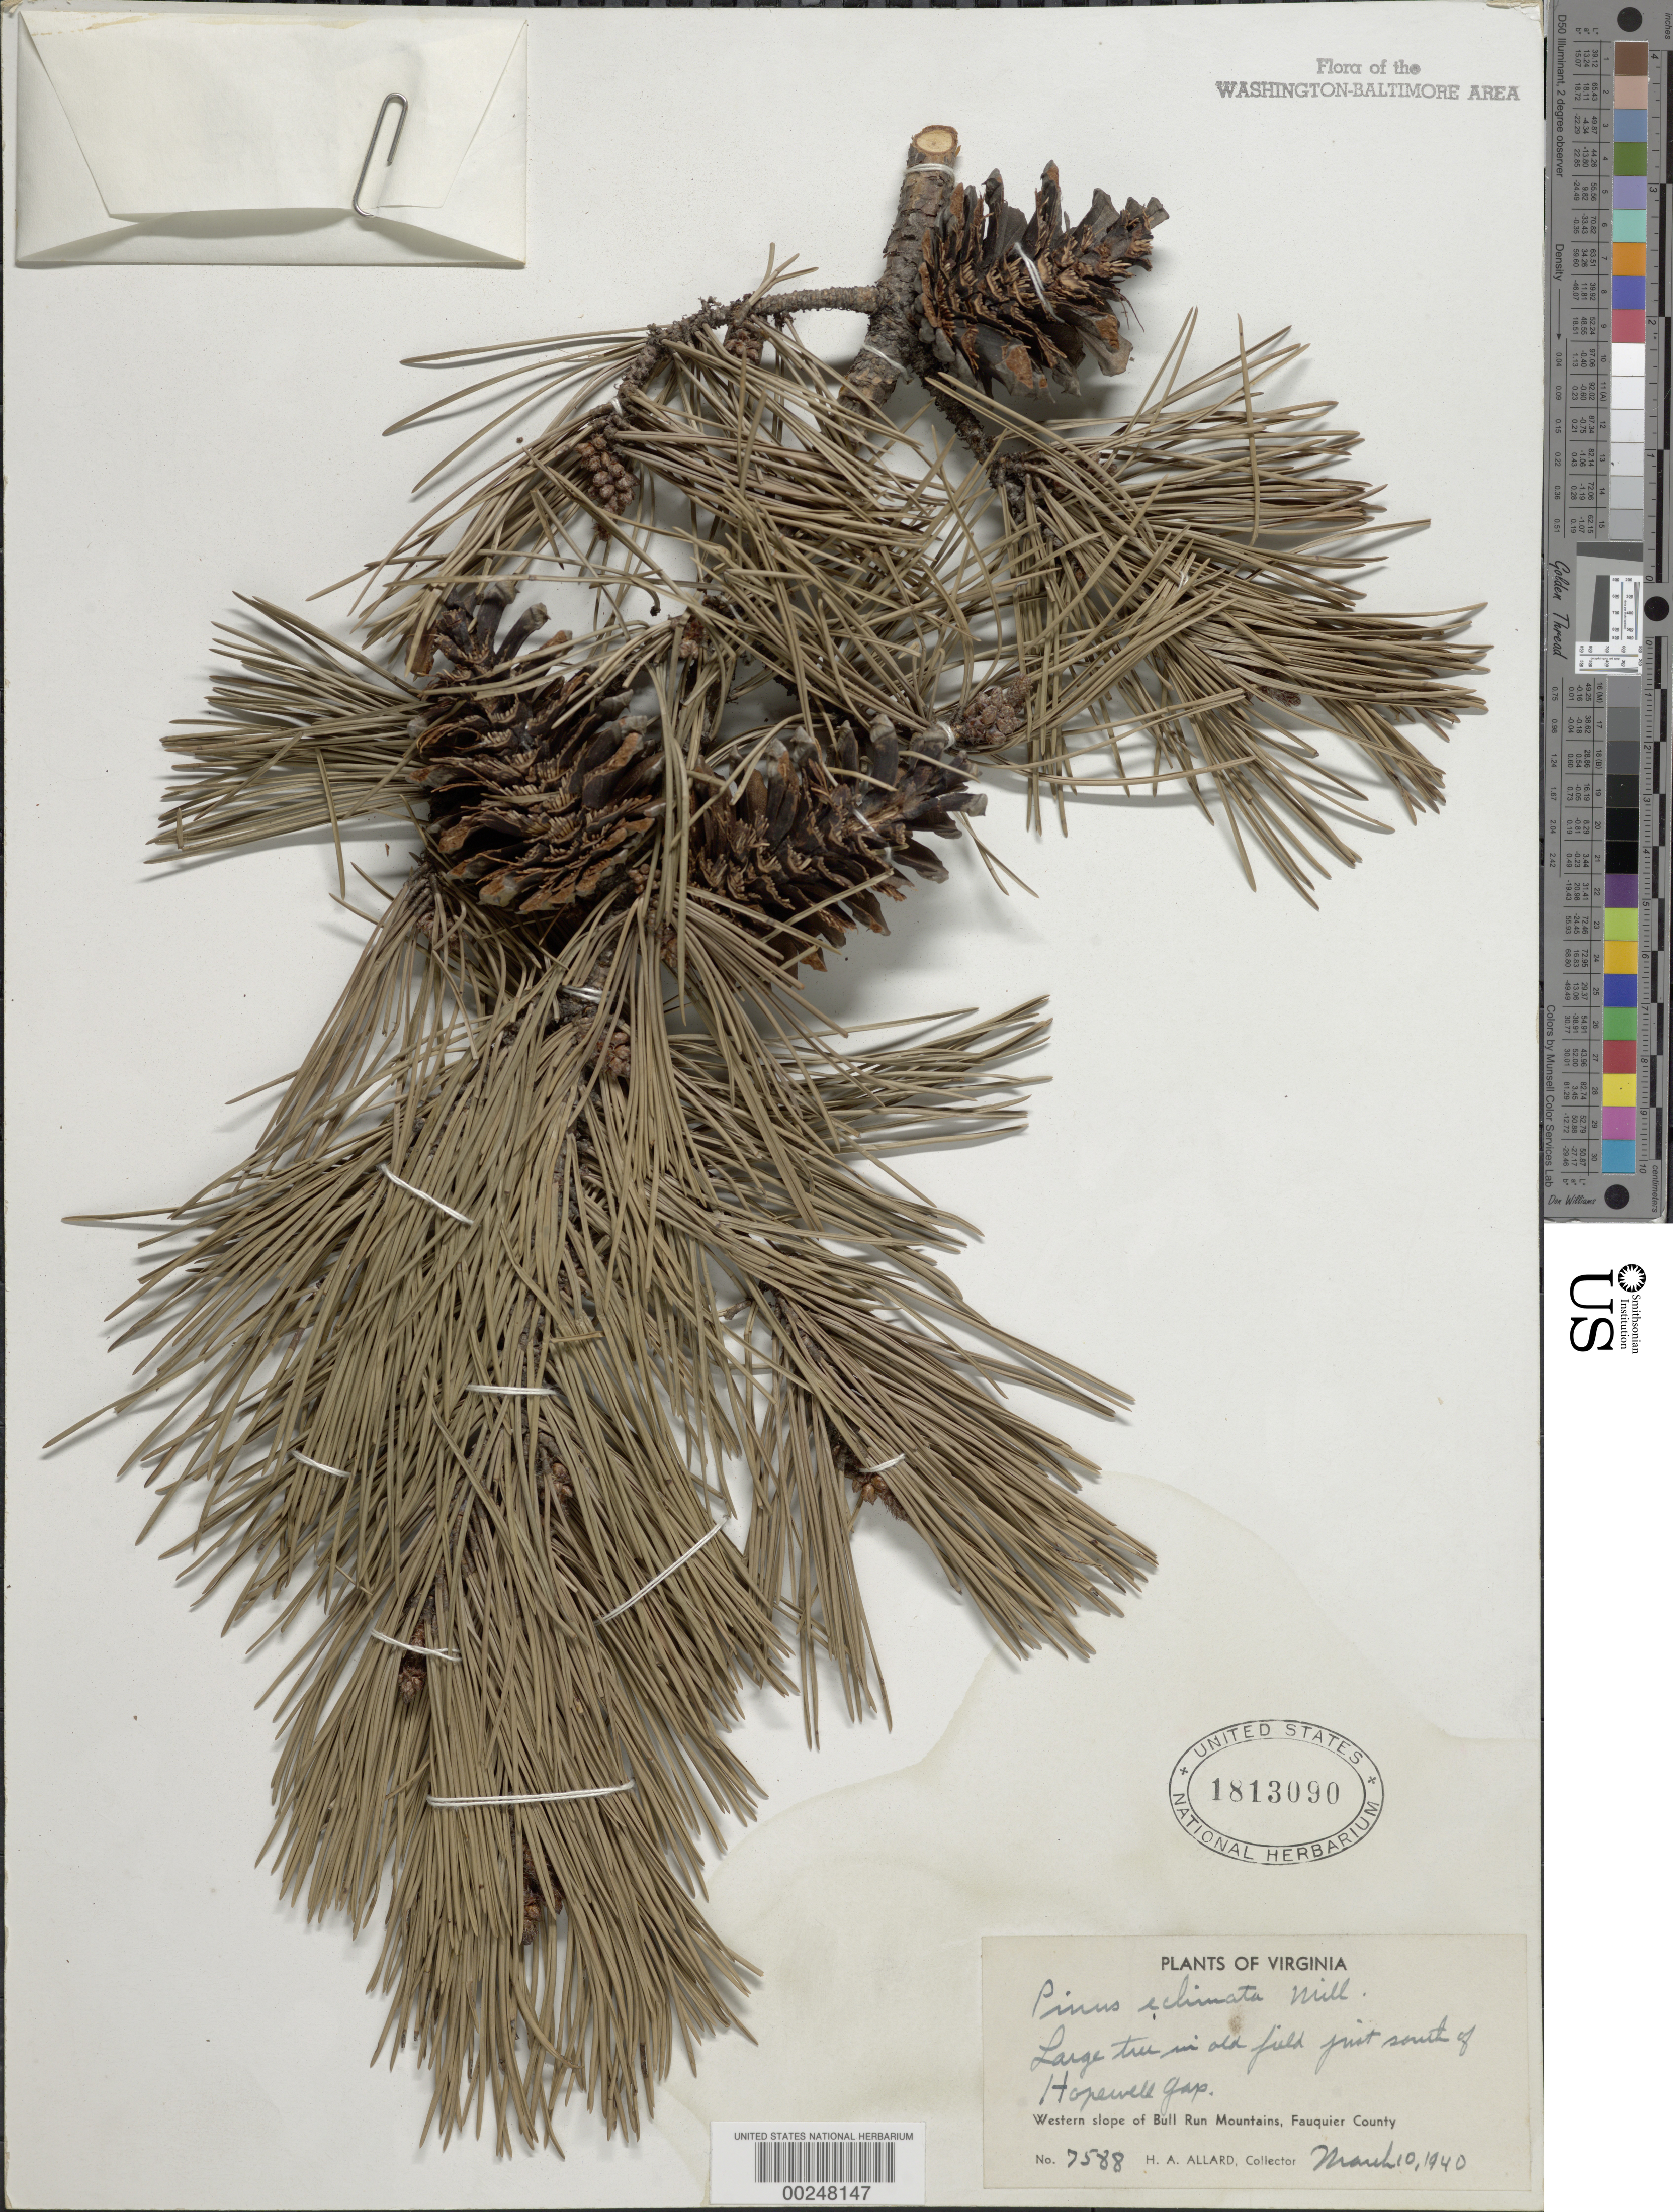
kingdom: Plantae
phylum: Tracheophyta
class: Pinopsida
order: Pinales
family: Pinaceae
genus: Pinus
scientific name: Pinus echinata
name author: Mill.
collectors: H. A. Allard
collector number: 7588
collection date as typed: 10 Mar 1940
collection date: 1940-03-10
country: United States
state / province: Virginia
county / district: Fauquier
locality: South of Hopewell Gap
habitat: In old field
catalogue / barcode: US 1813090